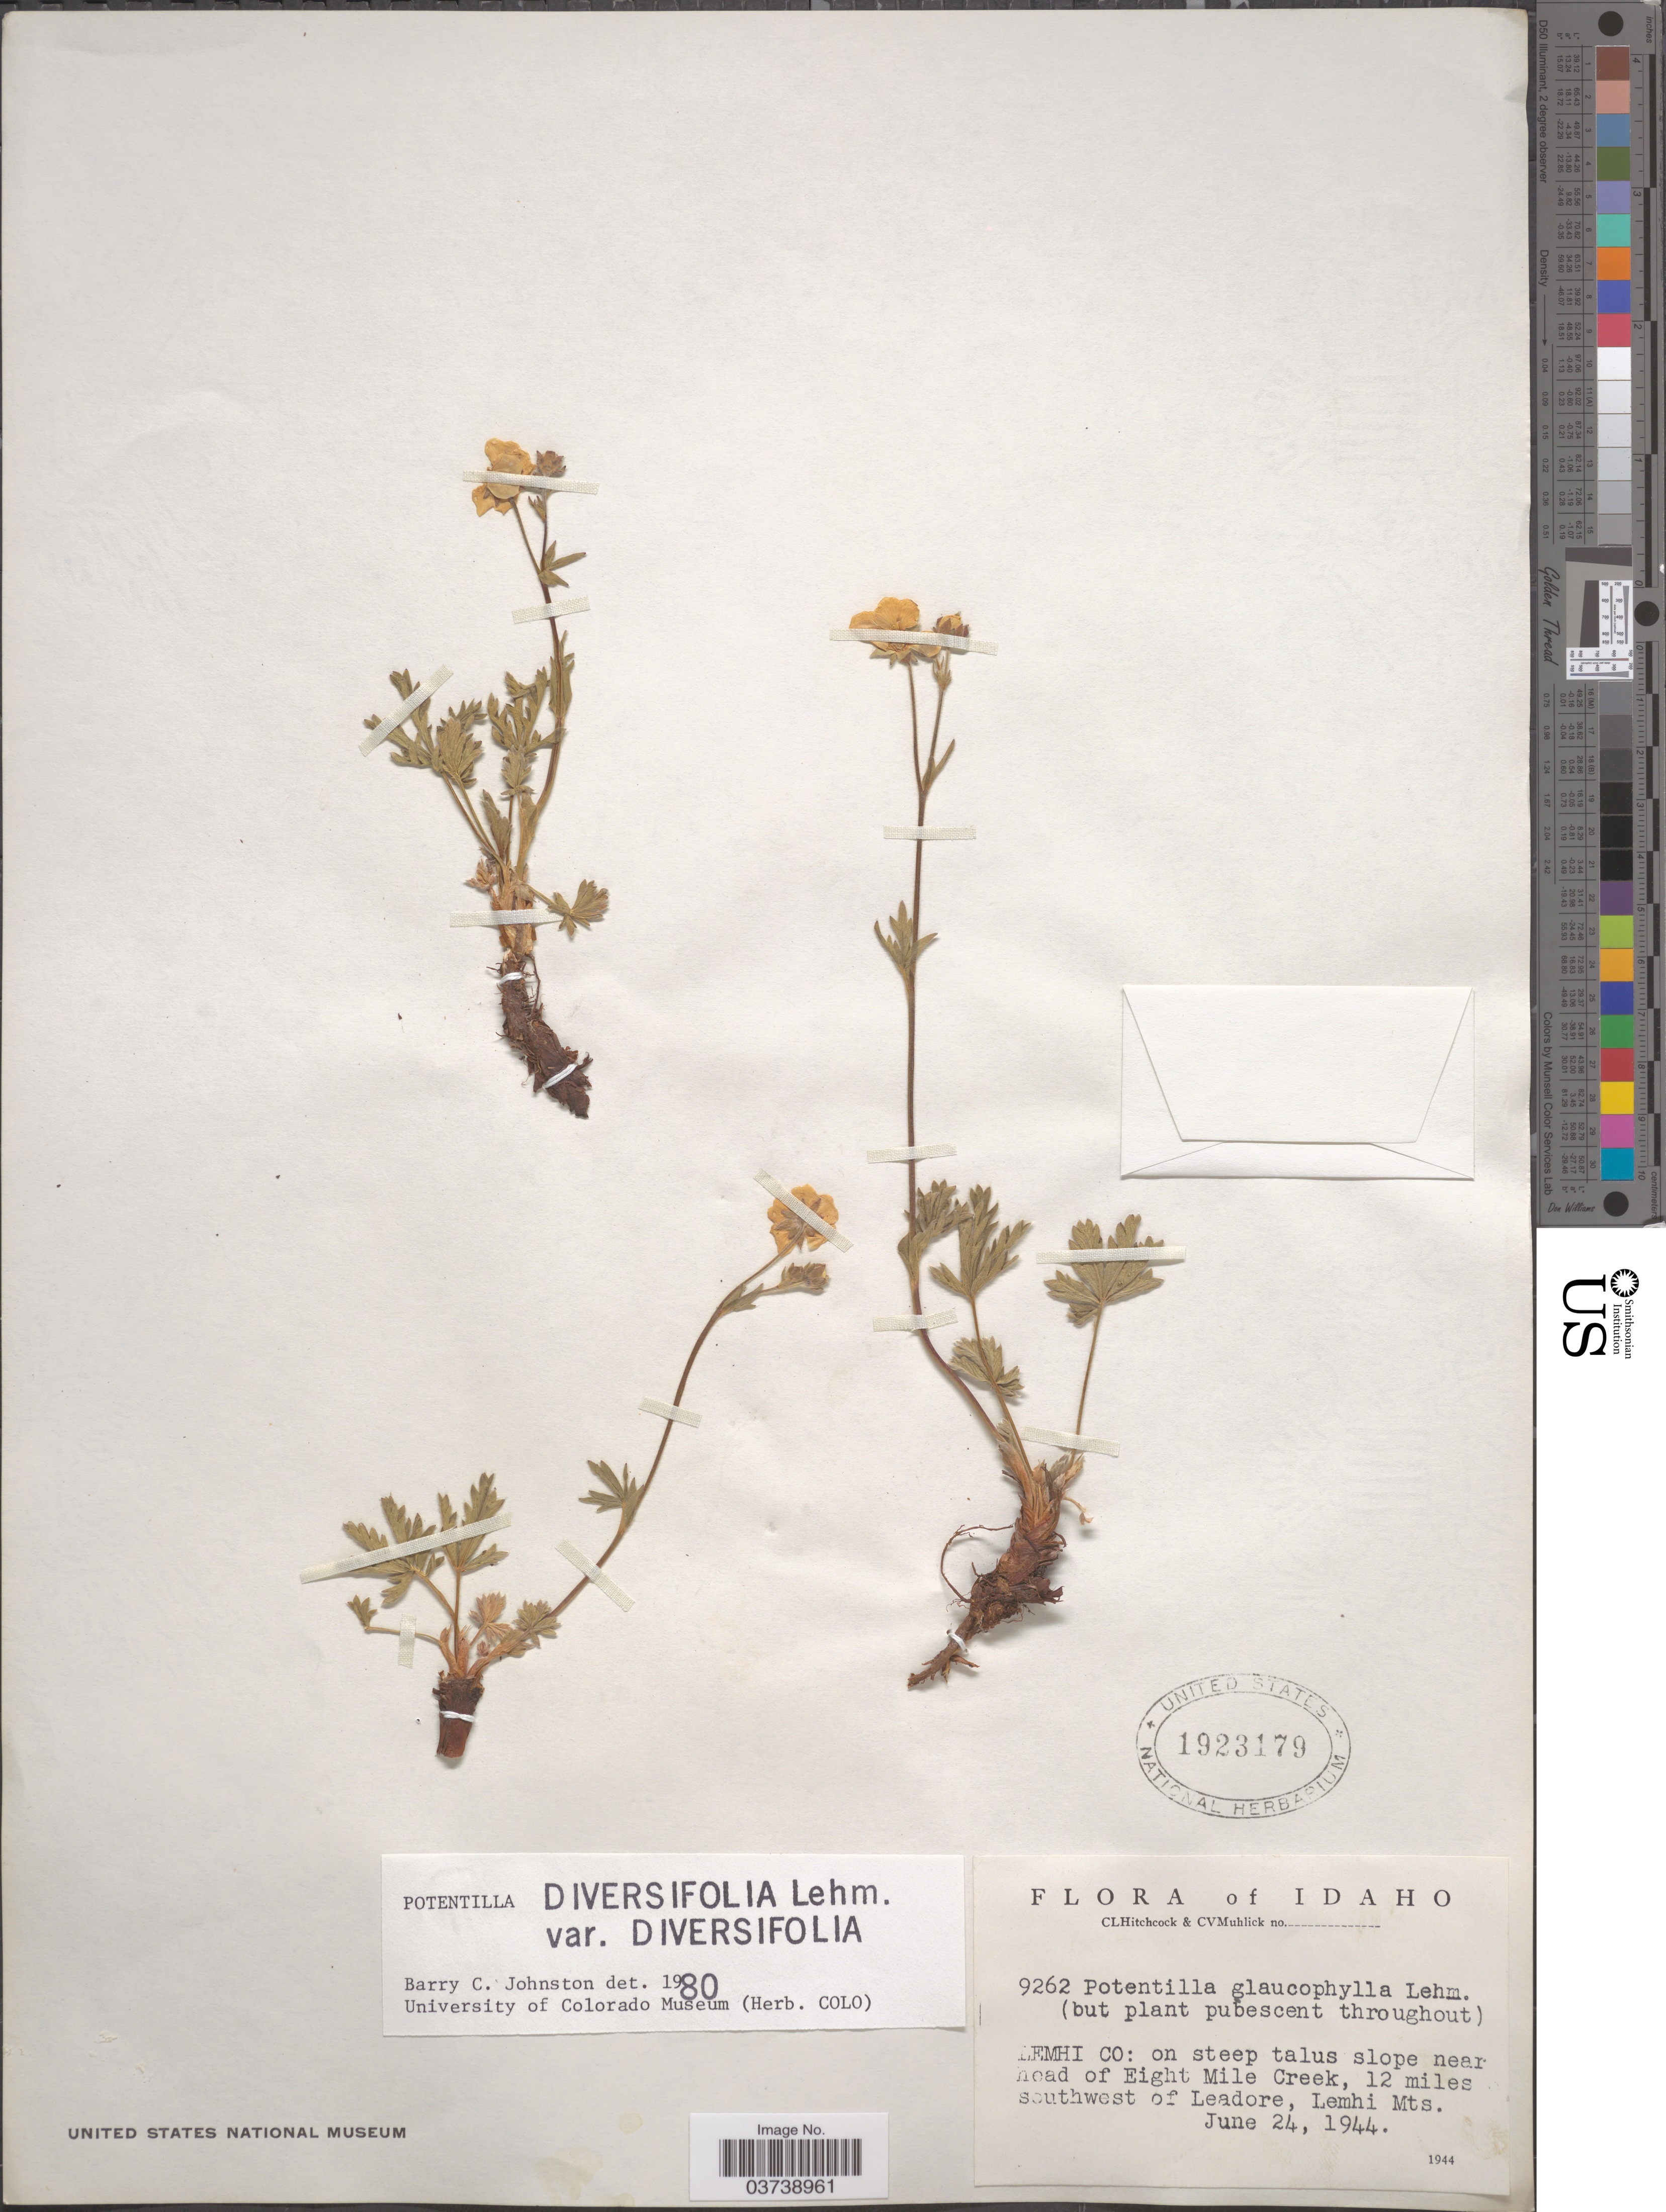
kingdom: Plantae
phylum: Tracheophyta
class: Magnoliopsida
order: Rosales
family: Rosaceae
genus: Potentilla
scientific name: Potentilla diversifolia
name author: Lehm.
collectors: C. L. Hitchcock & C. V. Muhlick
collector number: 9262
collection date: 1944-06-24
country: United States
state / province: Idaho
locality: Lemhi Co: on steep talus slope near head of Eight Mile Creek, 12 miles southwest of Leadore, Lemhi Mts.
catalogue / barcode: US 1923179